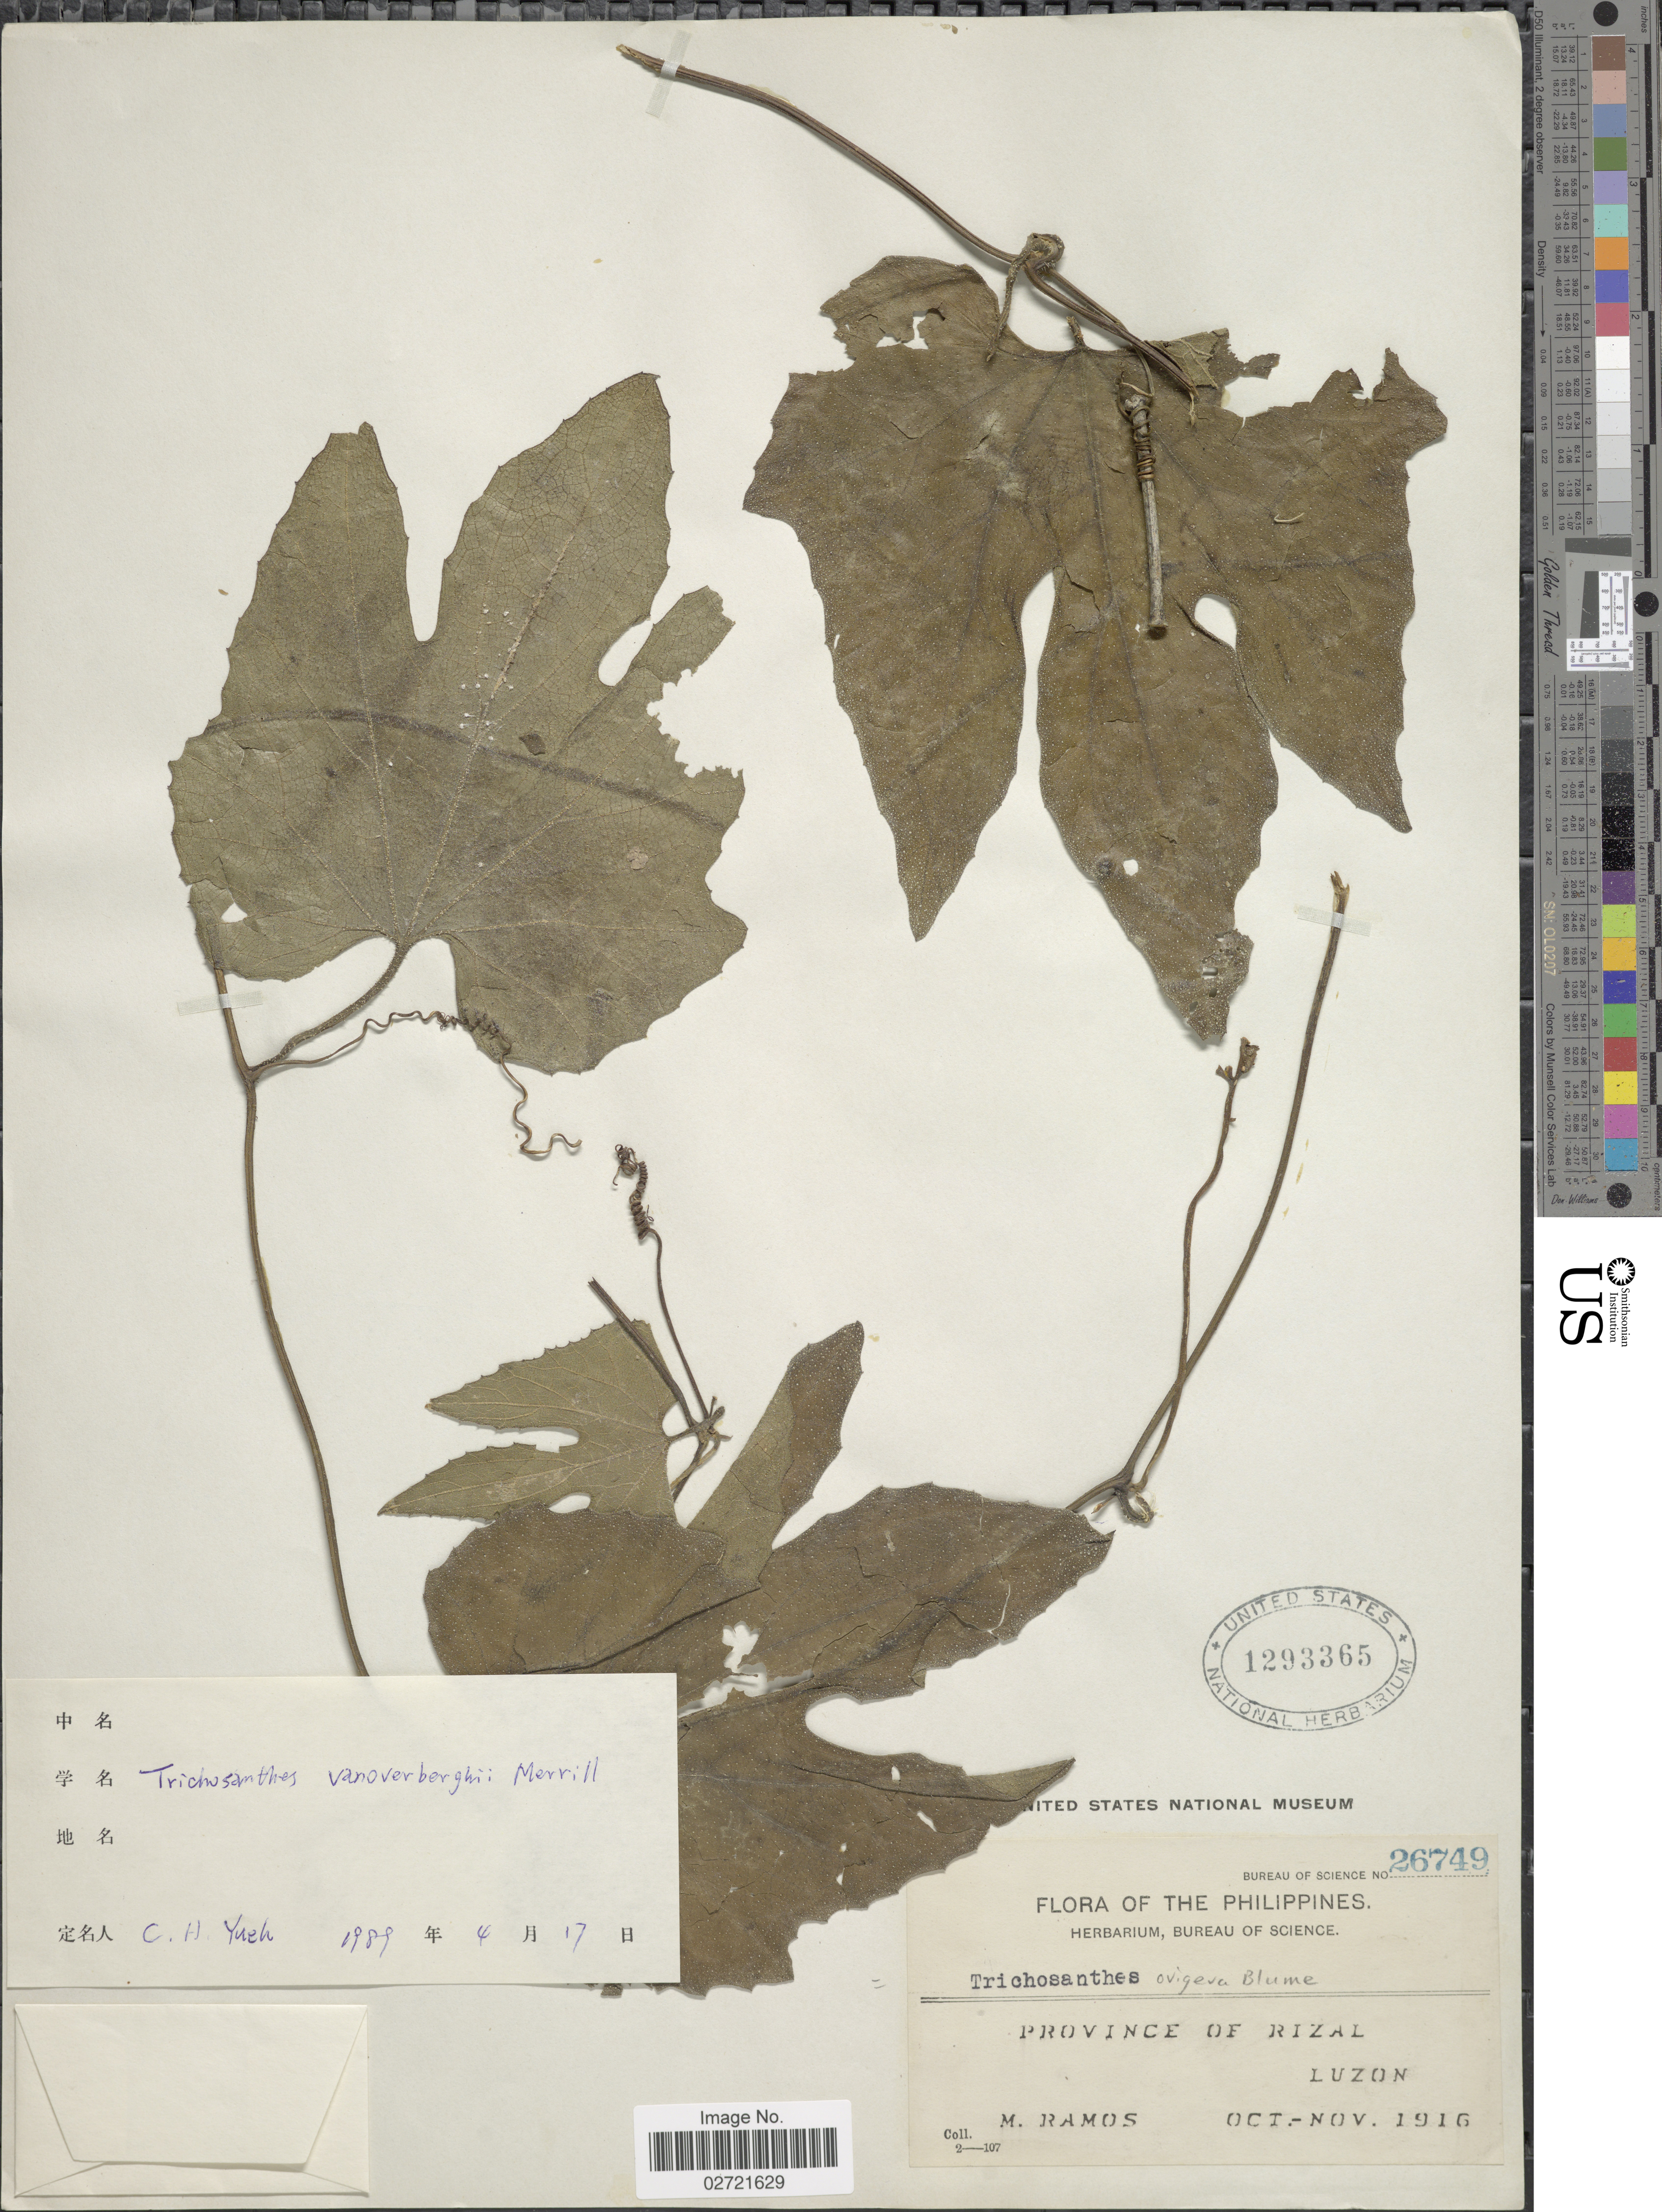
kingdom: Plantae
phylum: Tracheophyta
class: Magnoliopsida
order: Cucurbitales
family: Cucurbitaceae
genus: Trichosanthes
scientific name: Trichosanthes ovigera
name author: Blume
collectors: M. Ramos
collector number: Bureau of Science 26749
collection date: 1916-10/1916-11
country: Philippines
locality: Province of Rizal, Luzon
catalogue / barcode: US 1293365